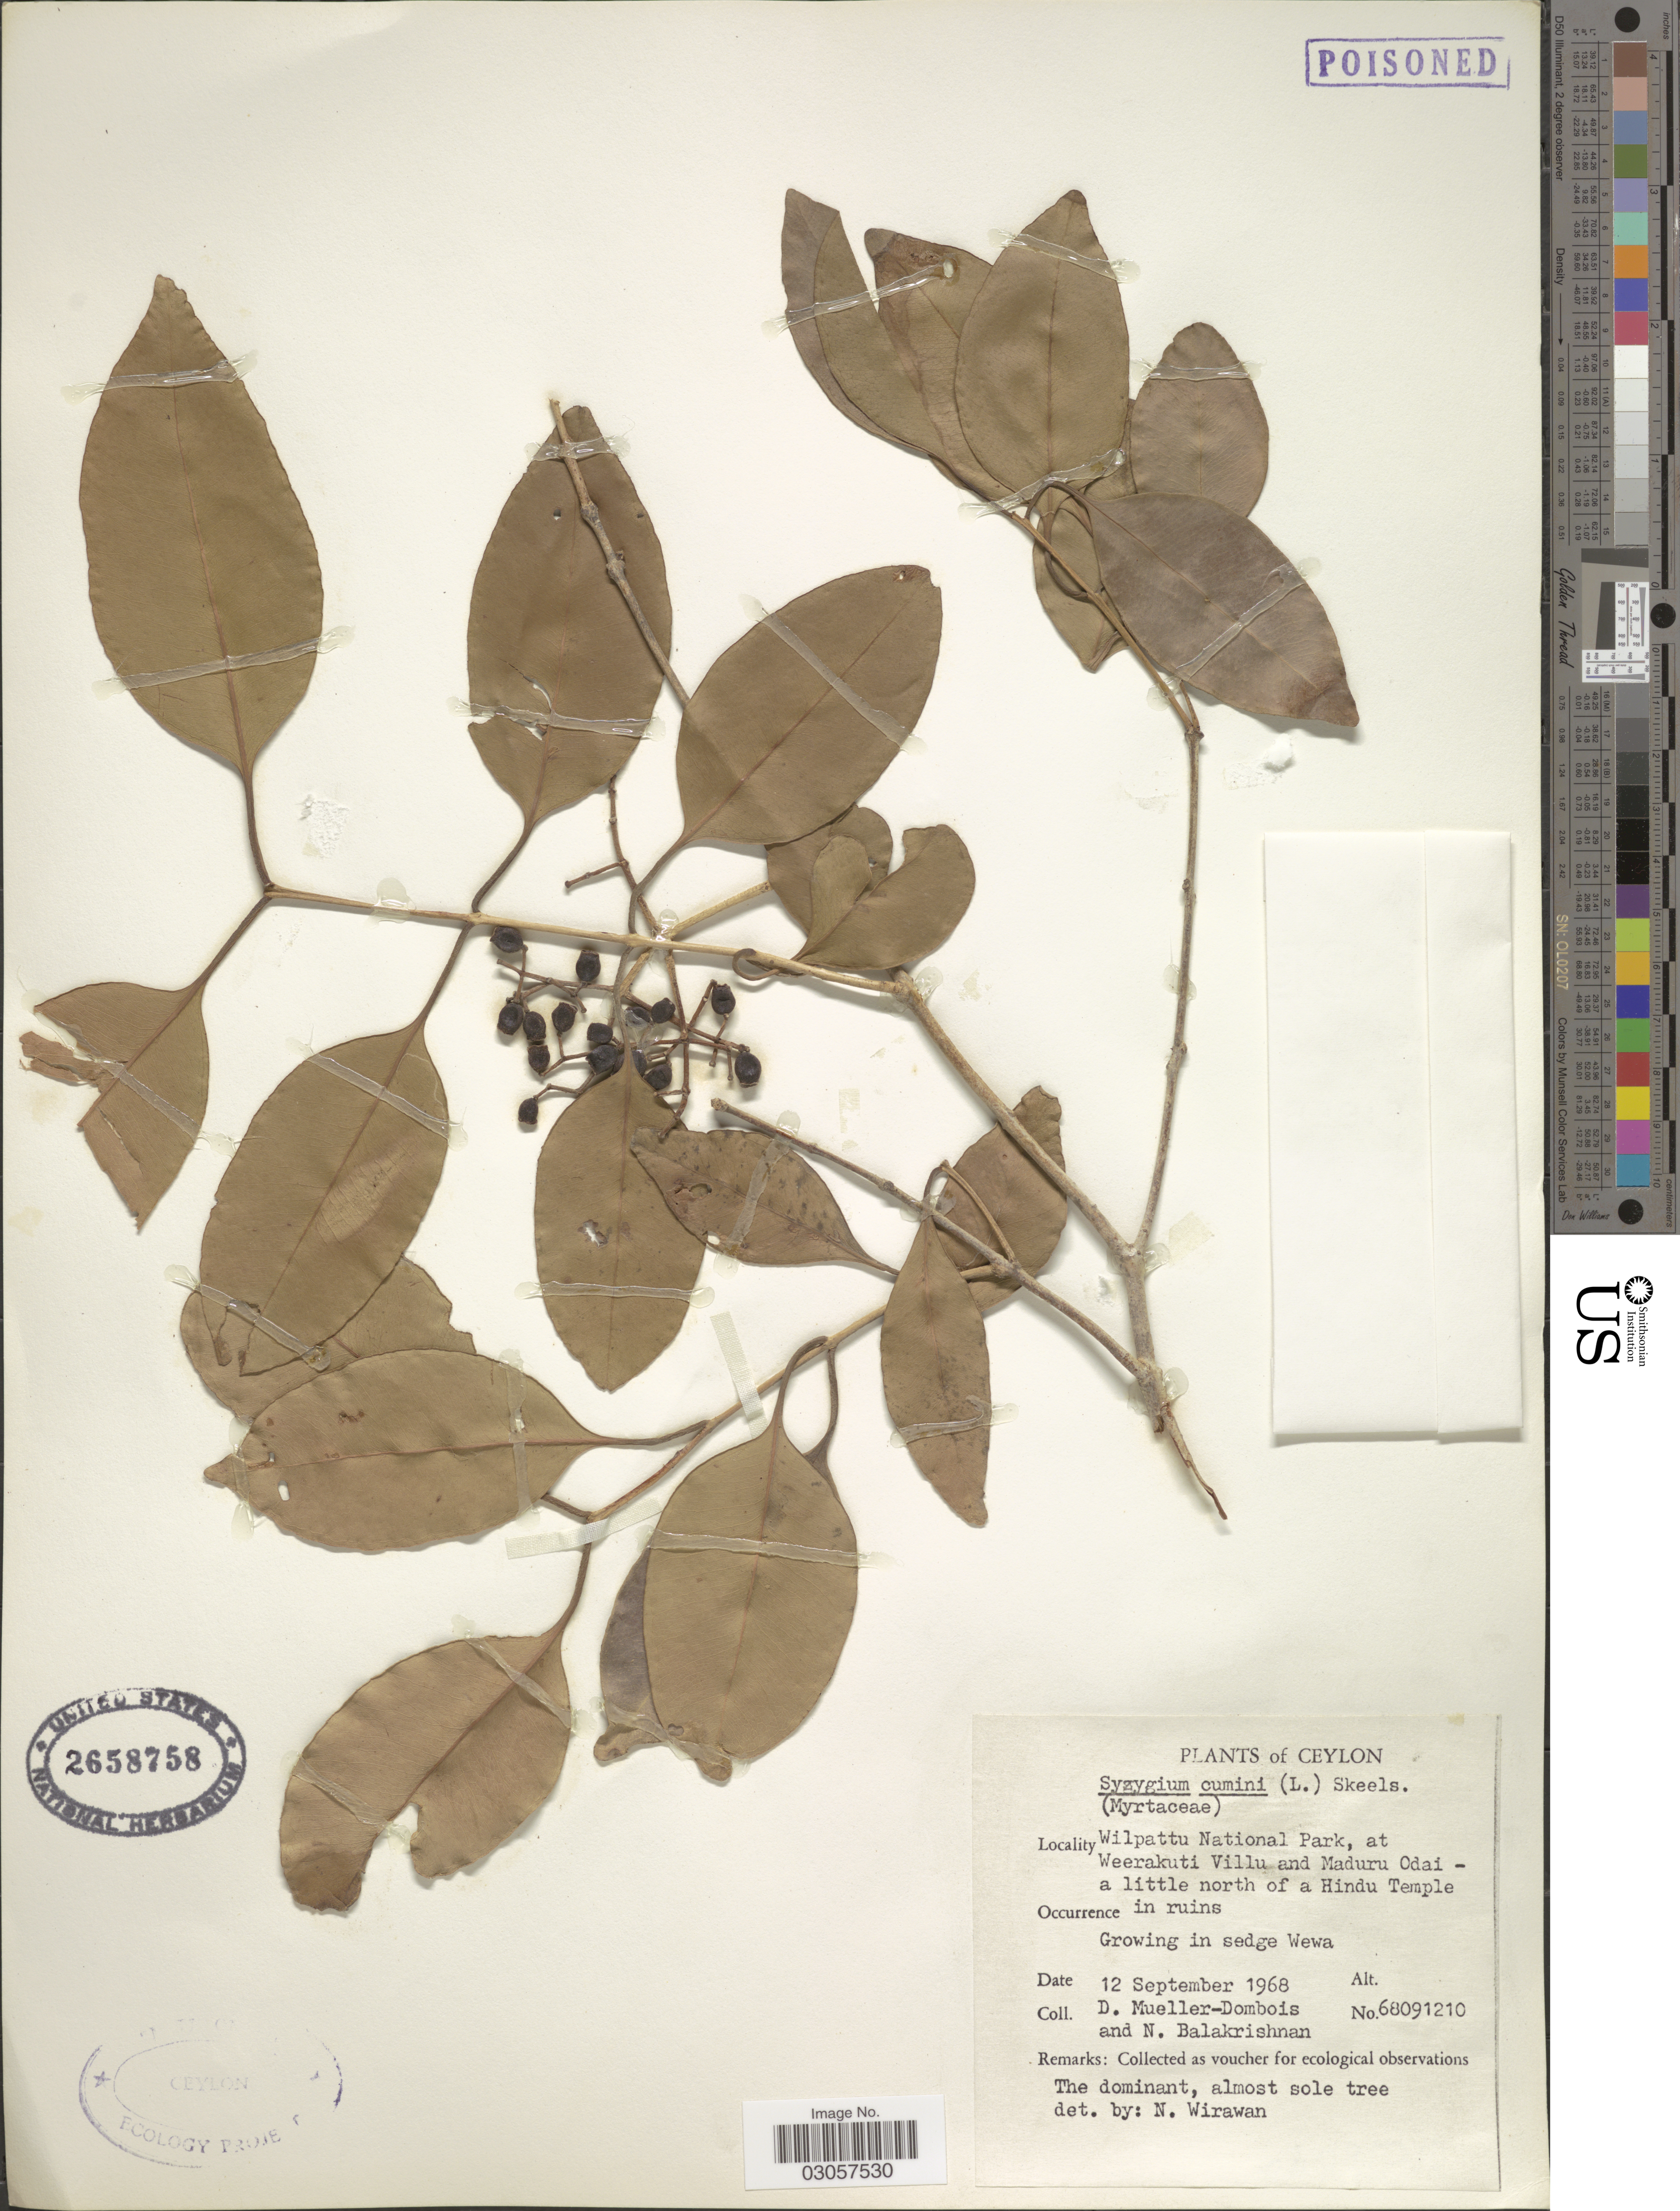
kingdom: Plantae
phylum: Tracheophyta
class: Magnoliopsida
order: Myrtales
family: Myrtaceae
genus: Syzygium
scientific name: Syzygium cumini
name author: (L.) Skeels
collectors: D. Mueller-Dombois & N. Balakrishnan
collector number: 68091210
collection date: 1968-09-12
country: Sri Lanka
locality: Ceylon, Wilpattu National Patk, at Weerakuti Villu and Maduru Odai - a little north of a Hindu Temple, Growing in sedge Wewa.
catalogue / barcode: US 2658758